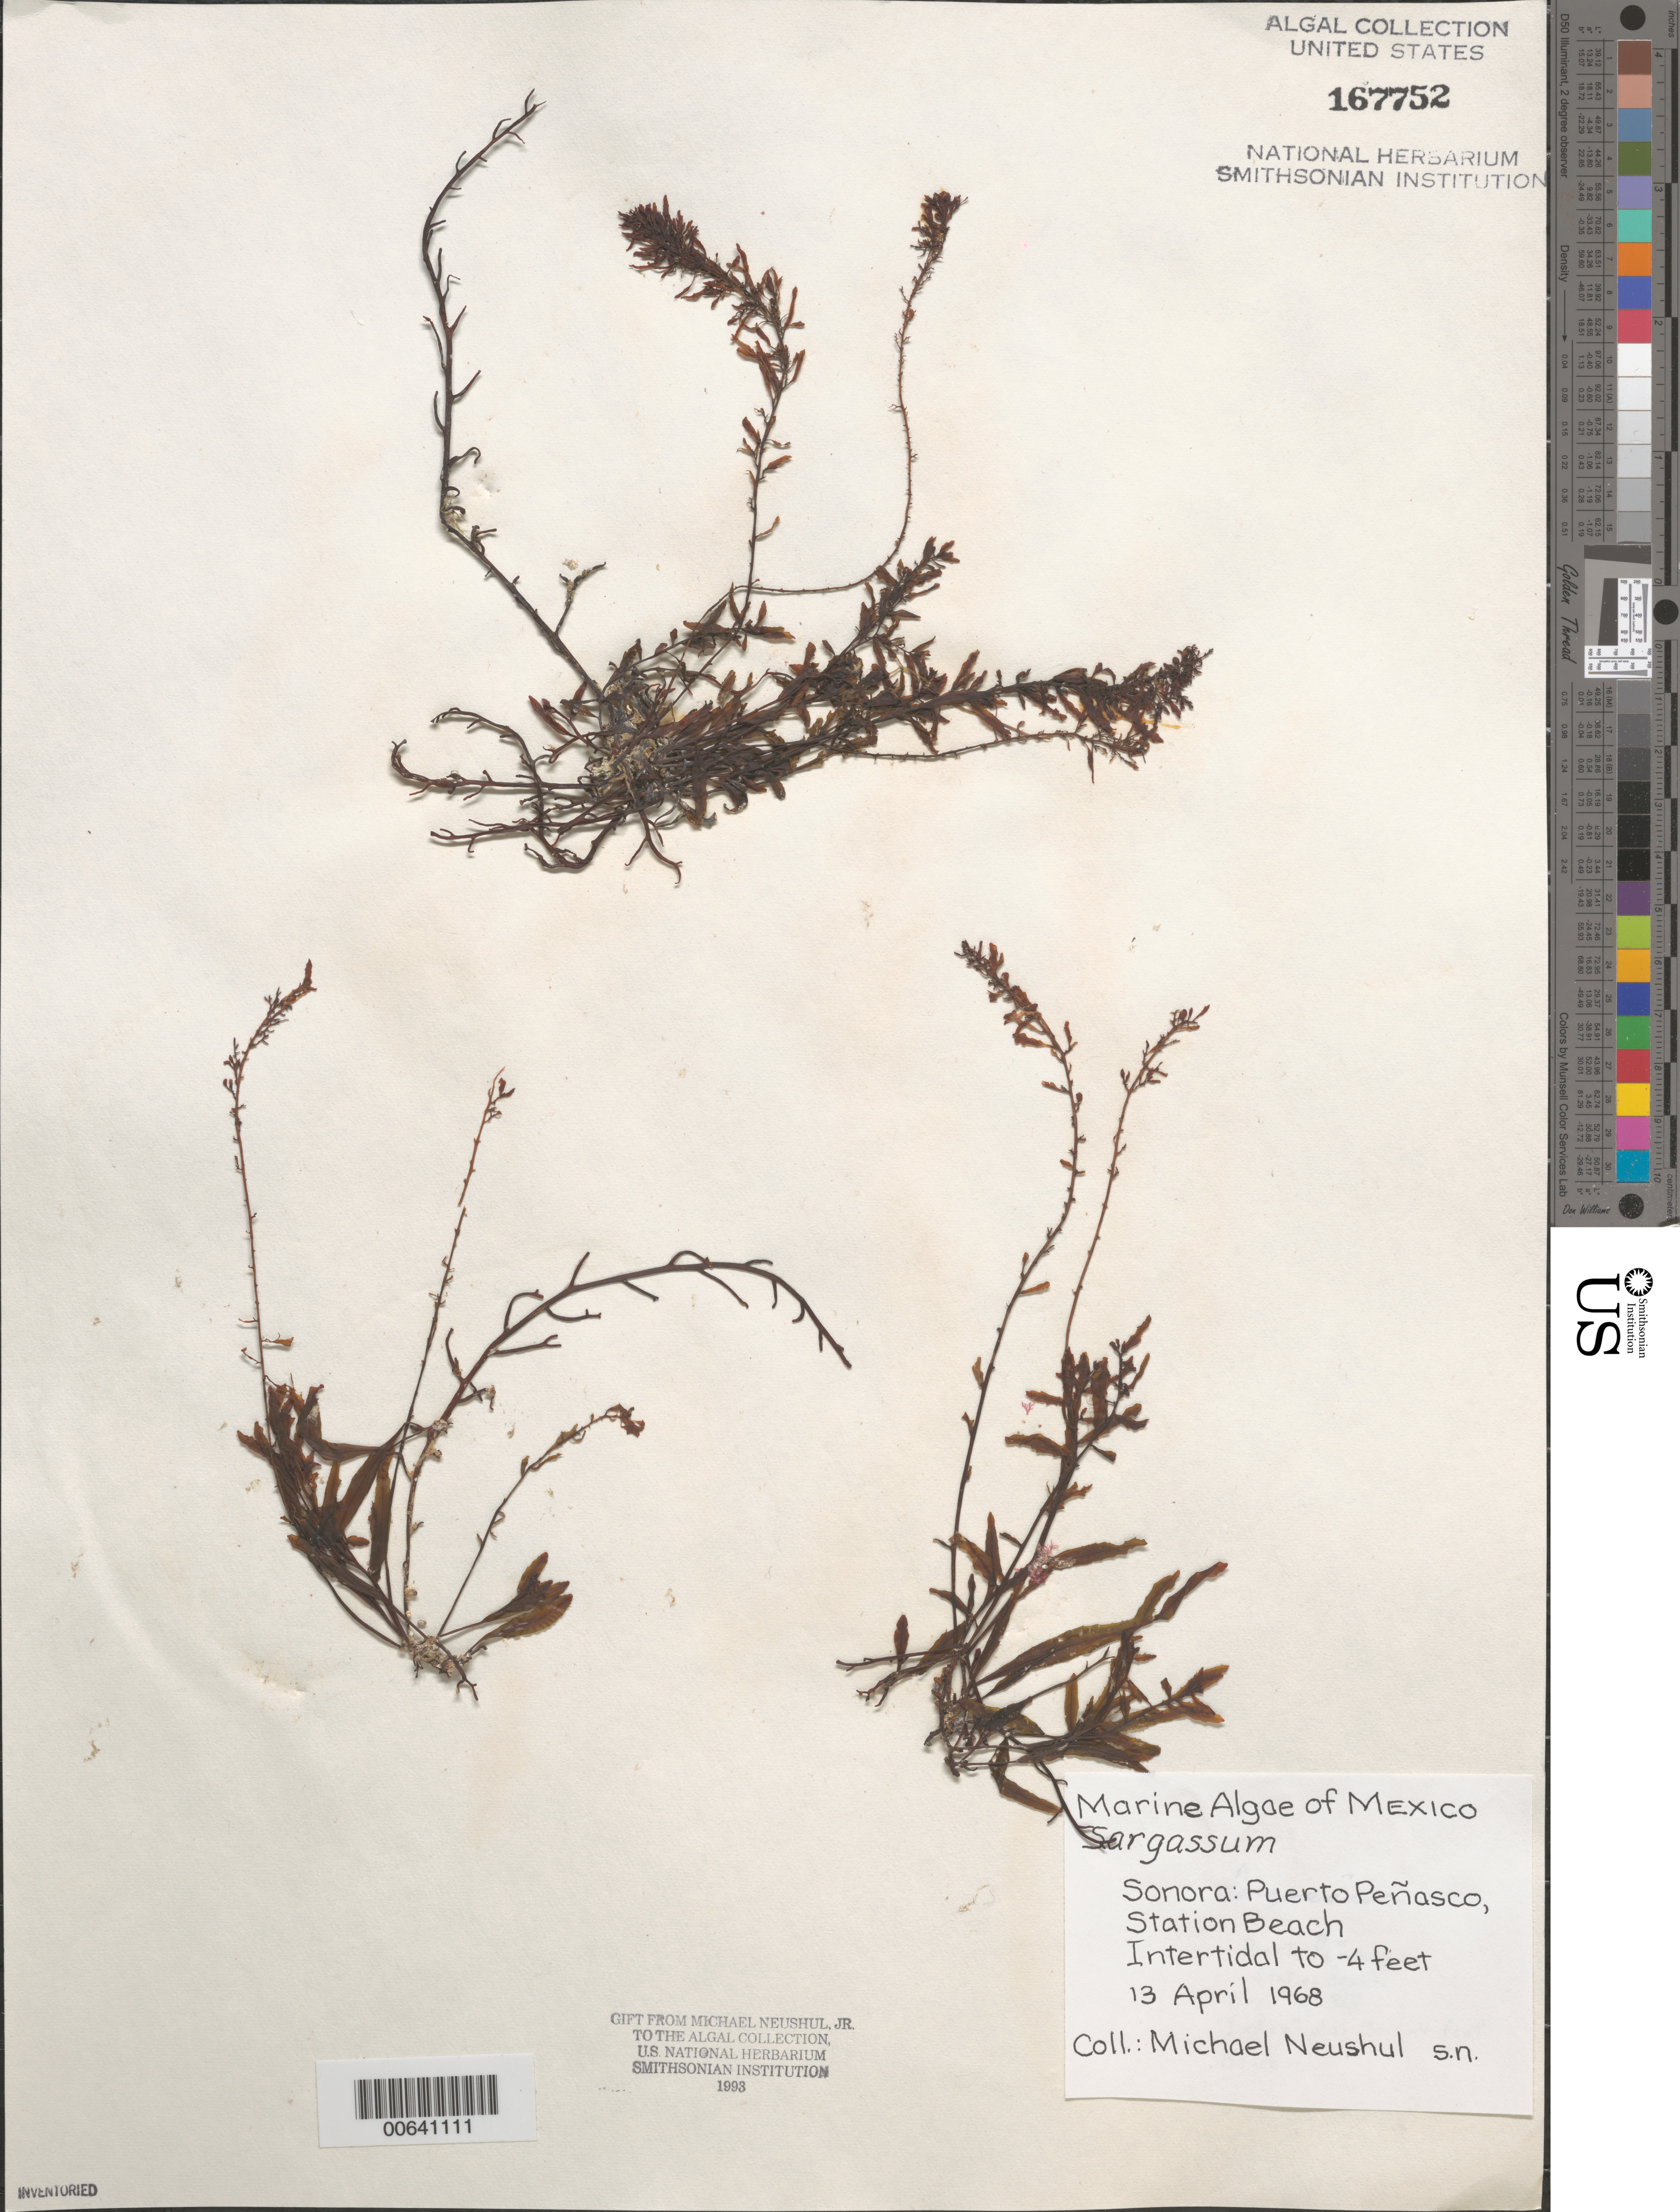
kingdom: Chromista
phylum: Ochrophyta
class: Phaeophyceae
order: Fucales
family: Sargassaceae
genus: Sargassum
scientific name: Sargassum sp.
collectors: M. Neushul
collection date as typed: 13 Apr 1968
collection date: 1968-04-13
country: Mexico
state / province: Sonora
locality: Puerto Penasco, Playa Estacion (Station Beach)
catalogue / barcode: US 167752